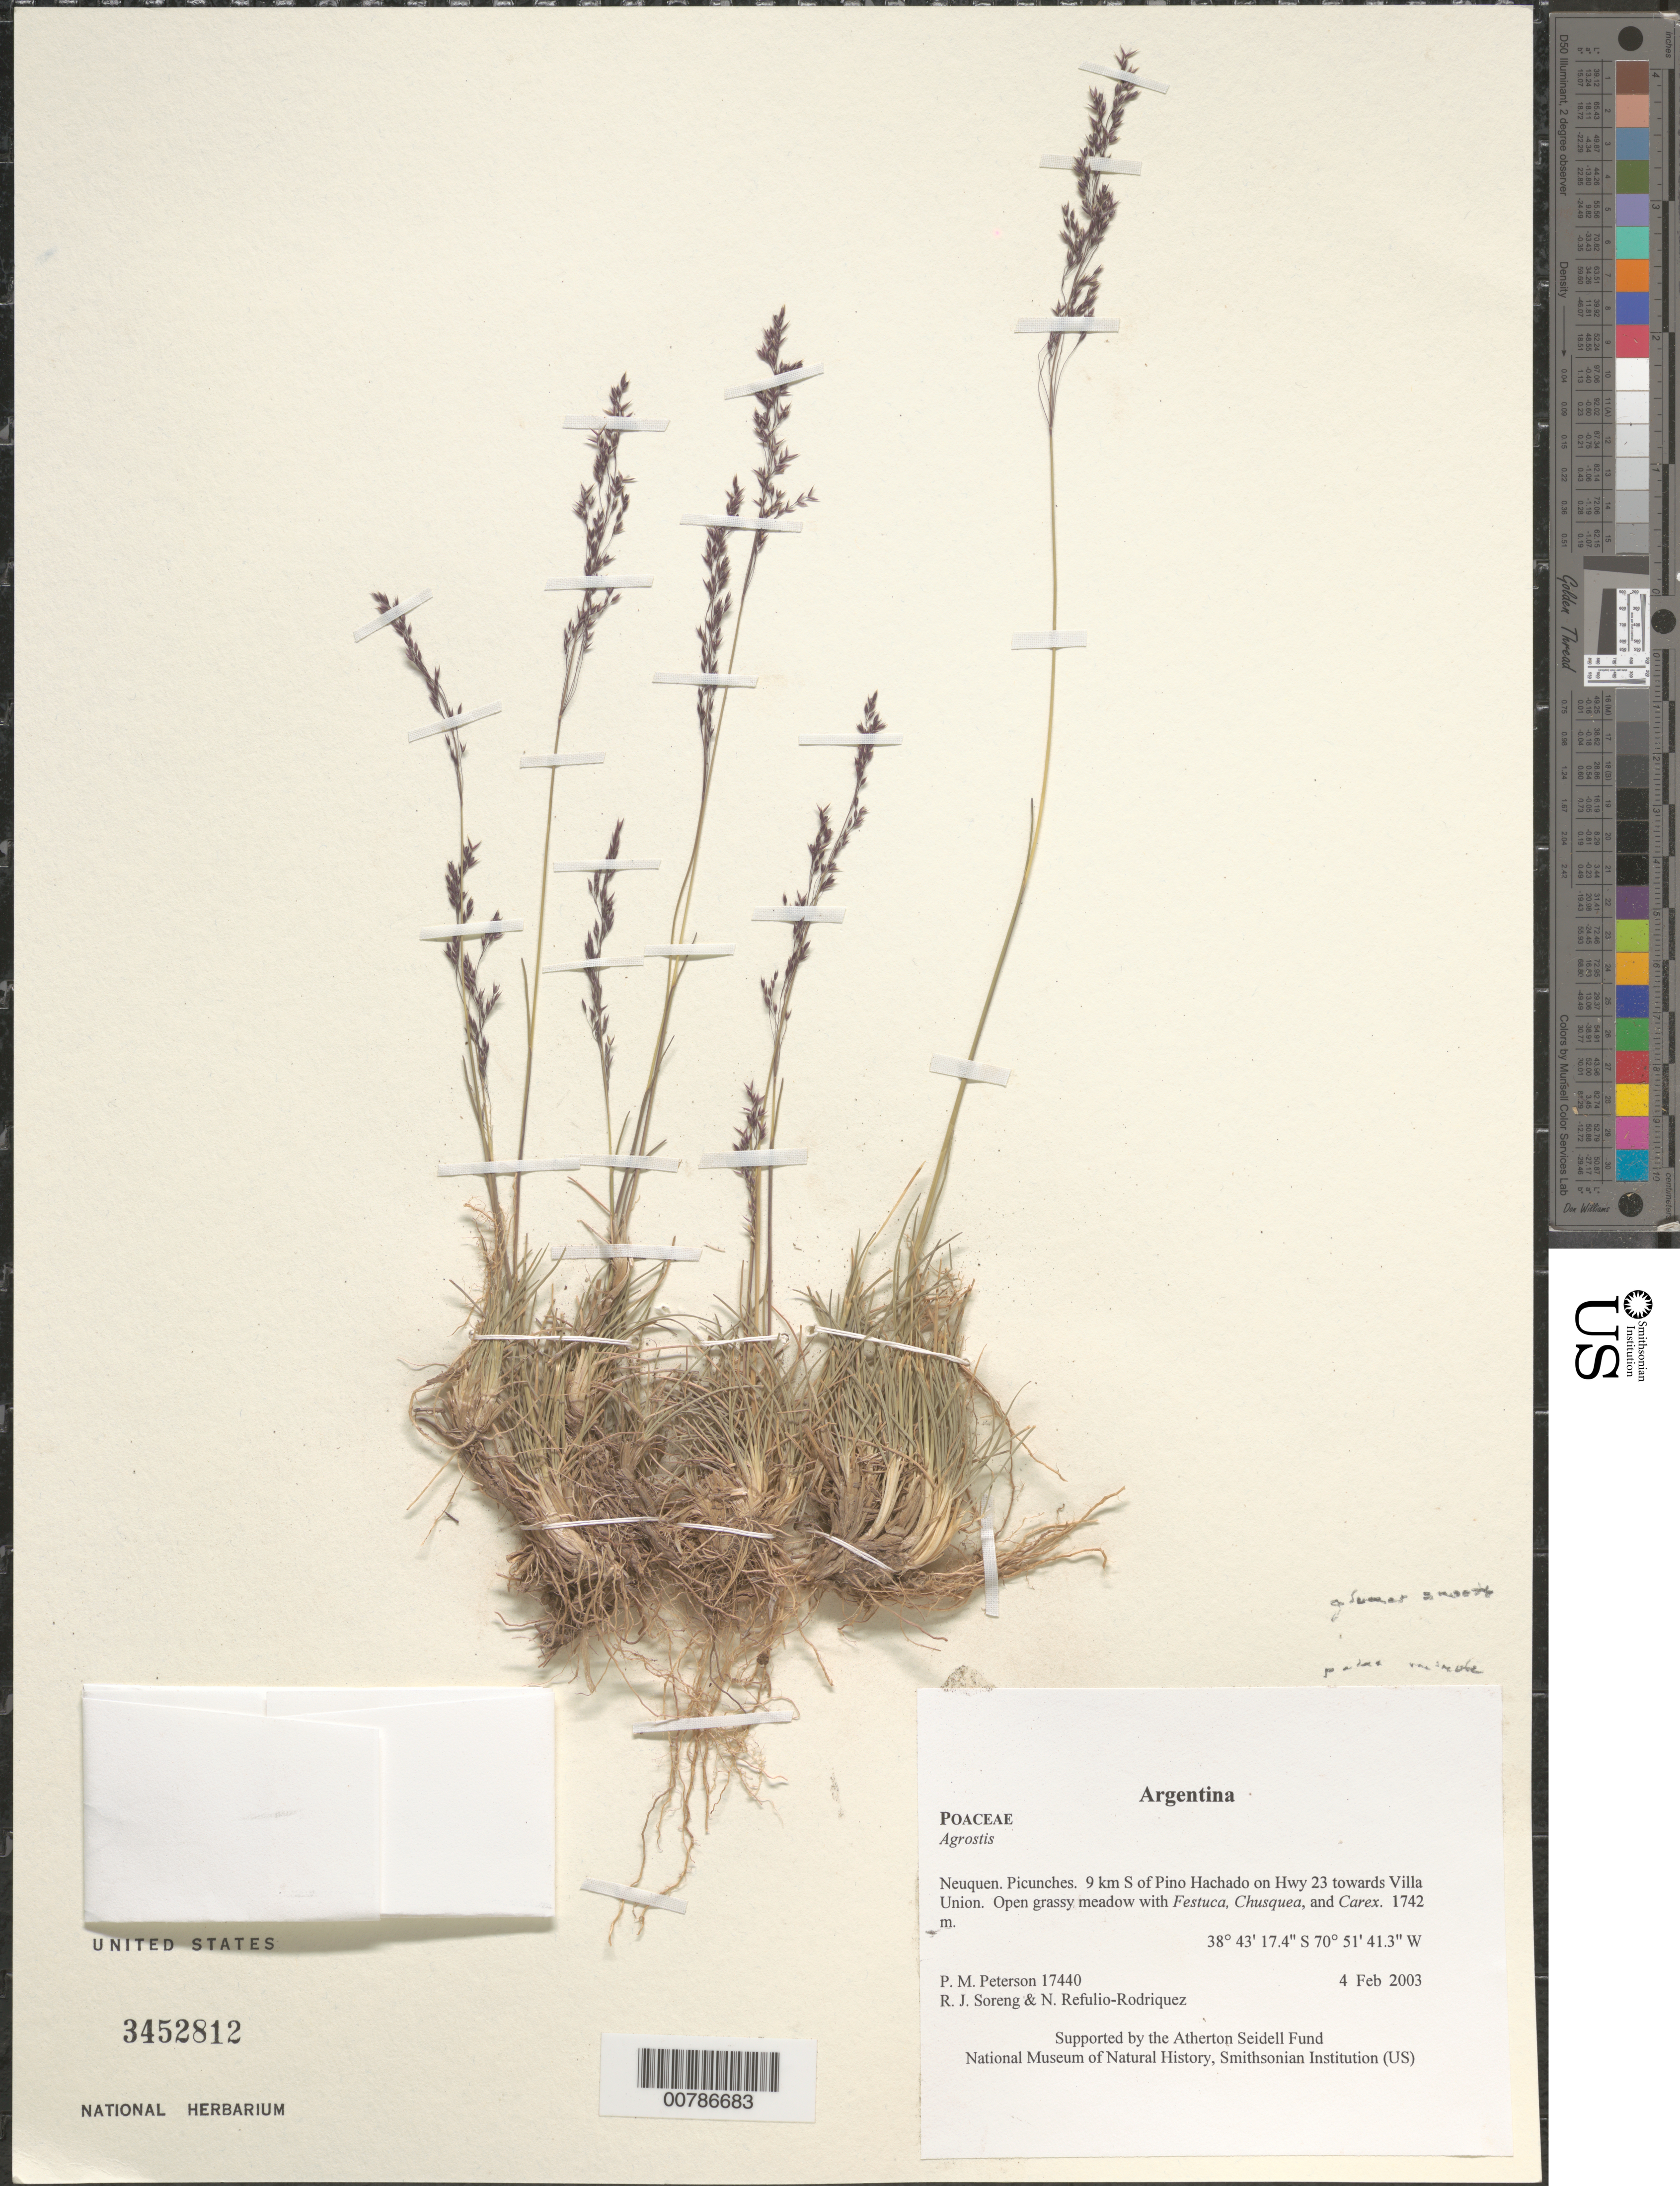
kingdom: Plantae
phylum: Tracheophyta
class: Liliopsida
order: Poales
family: Poaceae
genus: Agrostis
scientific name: Agrostis sp.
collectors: P. M. Peterson, R. J. Soreng & N. Refulio-Rodríguez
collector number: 17440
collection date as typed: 04 Feb 2003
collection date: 2003-02-04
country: Argentina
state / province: Neuquen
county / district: Picunches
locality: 9 km S of Pino Hachado on Hwy 23 towards Villa Union. Open grassy meadow with Festuca, Chusquea, and Carex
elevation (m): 1742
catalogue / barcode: US 3452812